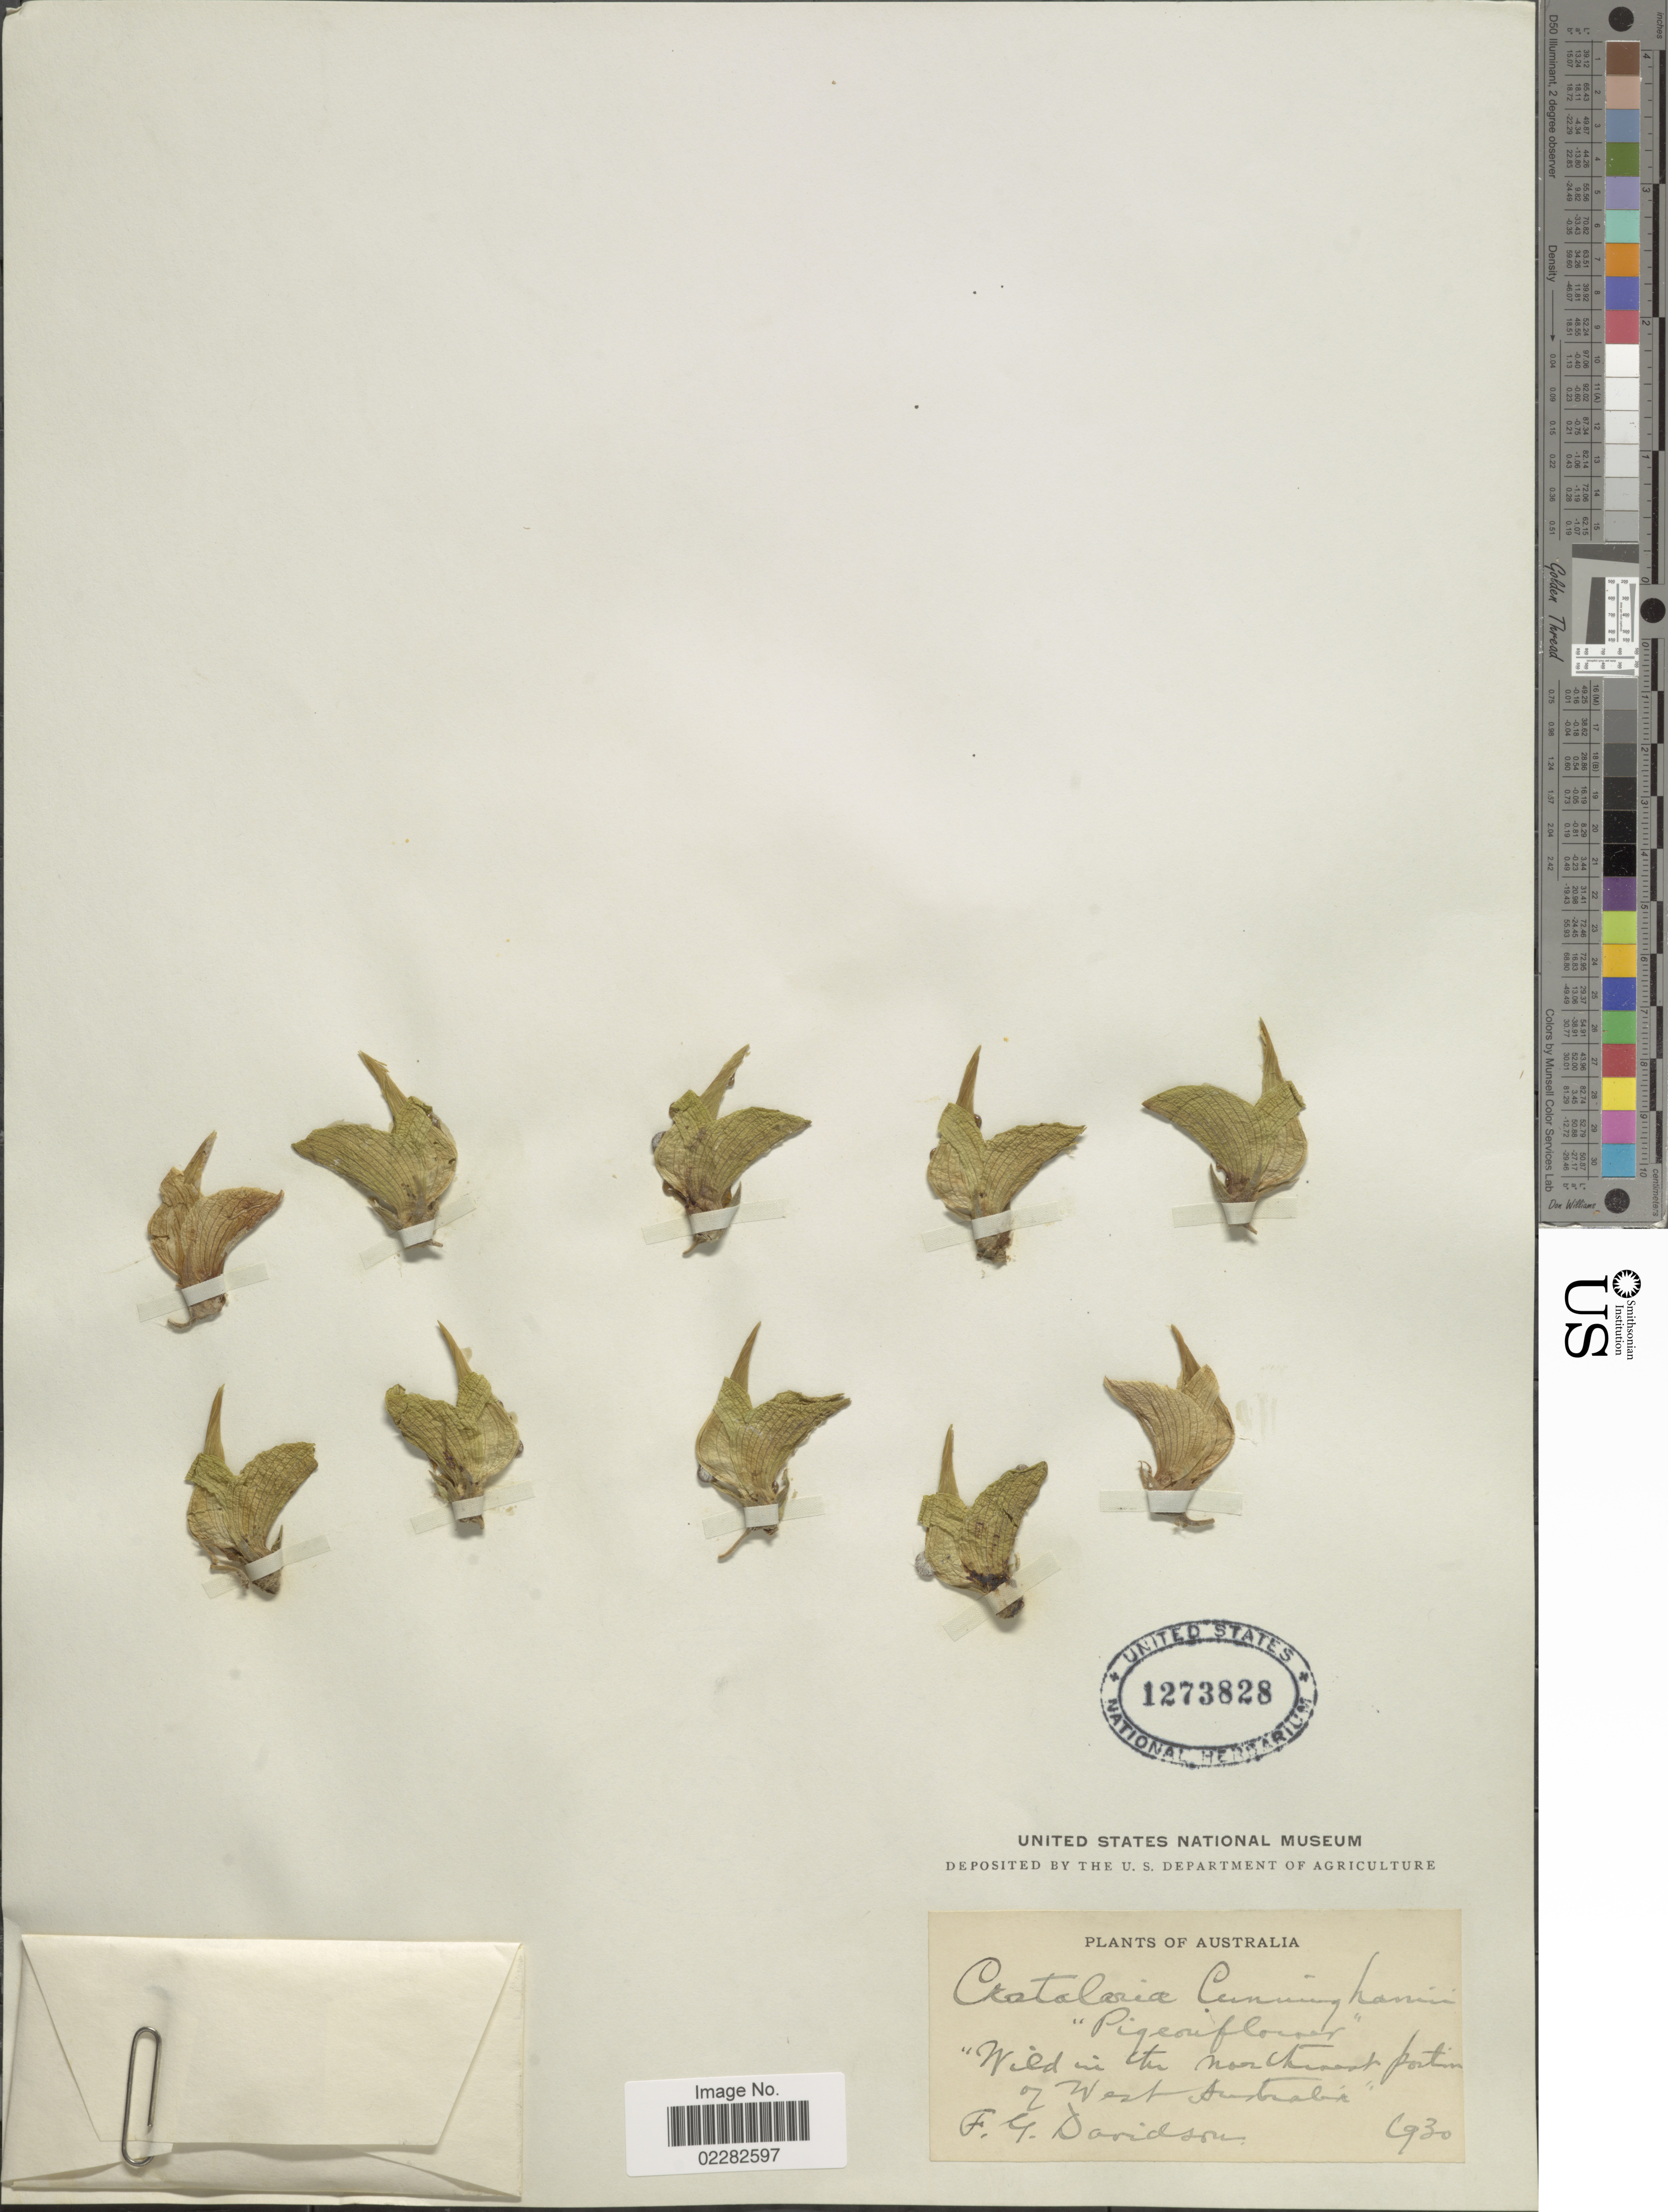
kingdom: Plantae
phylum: Tracheophyta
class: Magnoliopsida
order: Fabales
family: Fabaceae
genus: Crotalaria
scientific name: Crotalaria cunninghamii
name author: R. Br.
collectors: F. Davidson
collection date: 1930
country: Australia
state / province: Western Australia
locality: Wild in the northwest porion of West Australia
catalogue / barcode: US 1273828